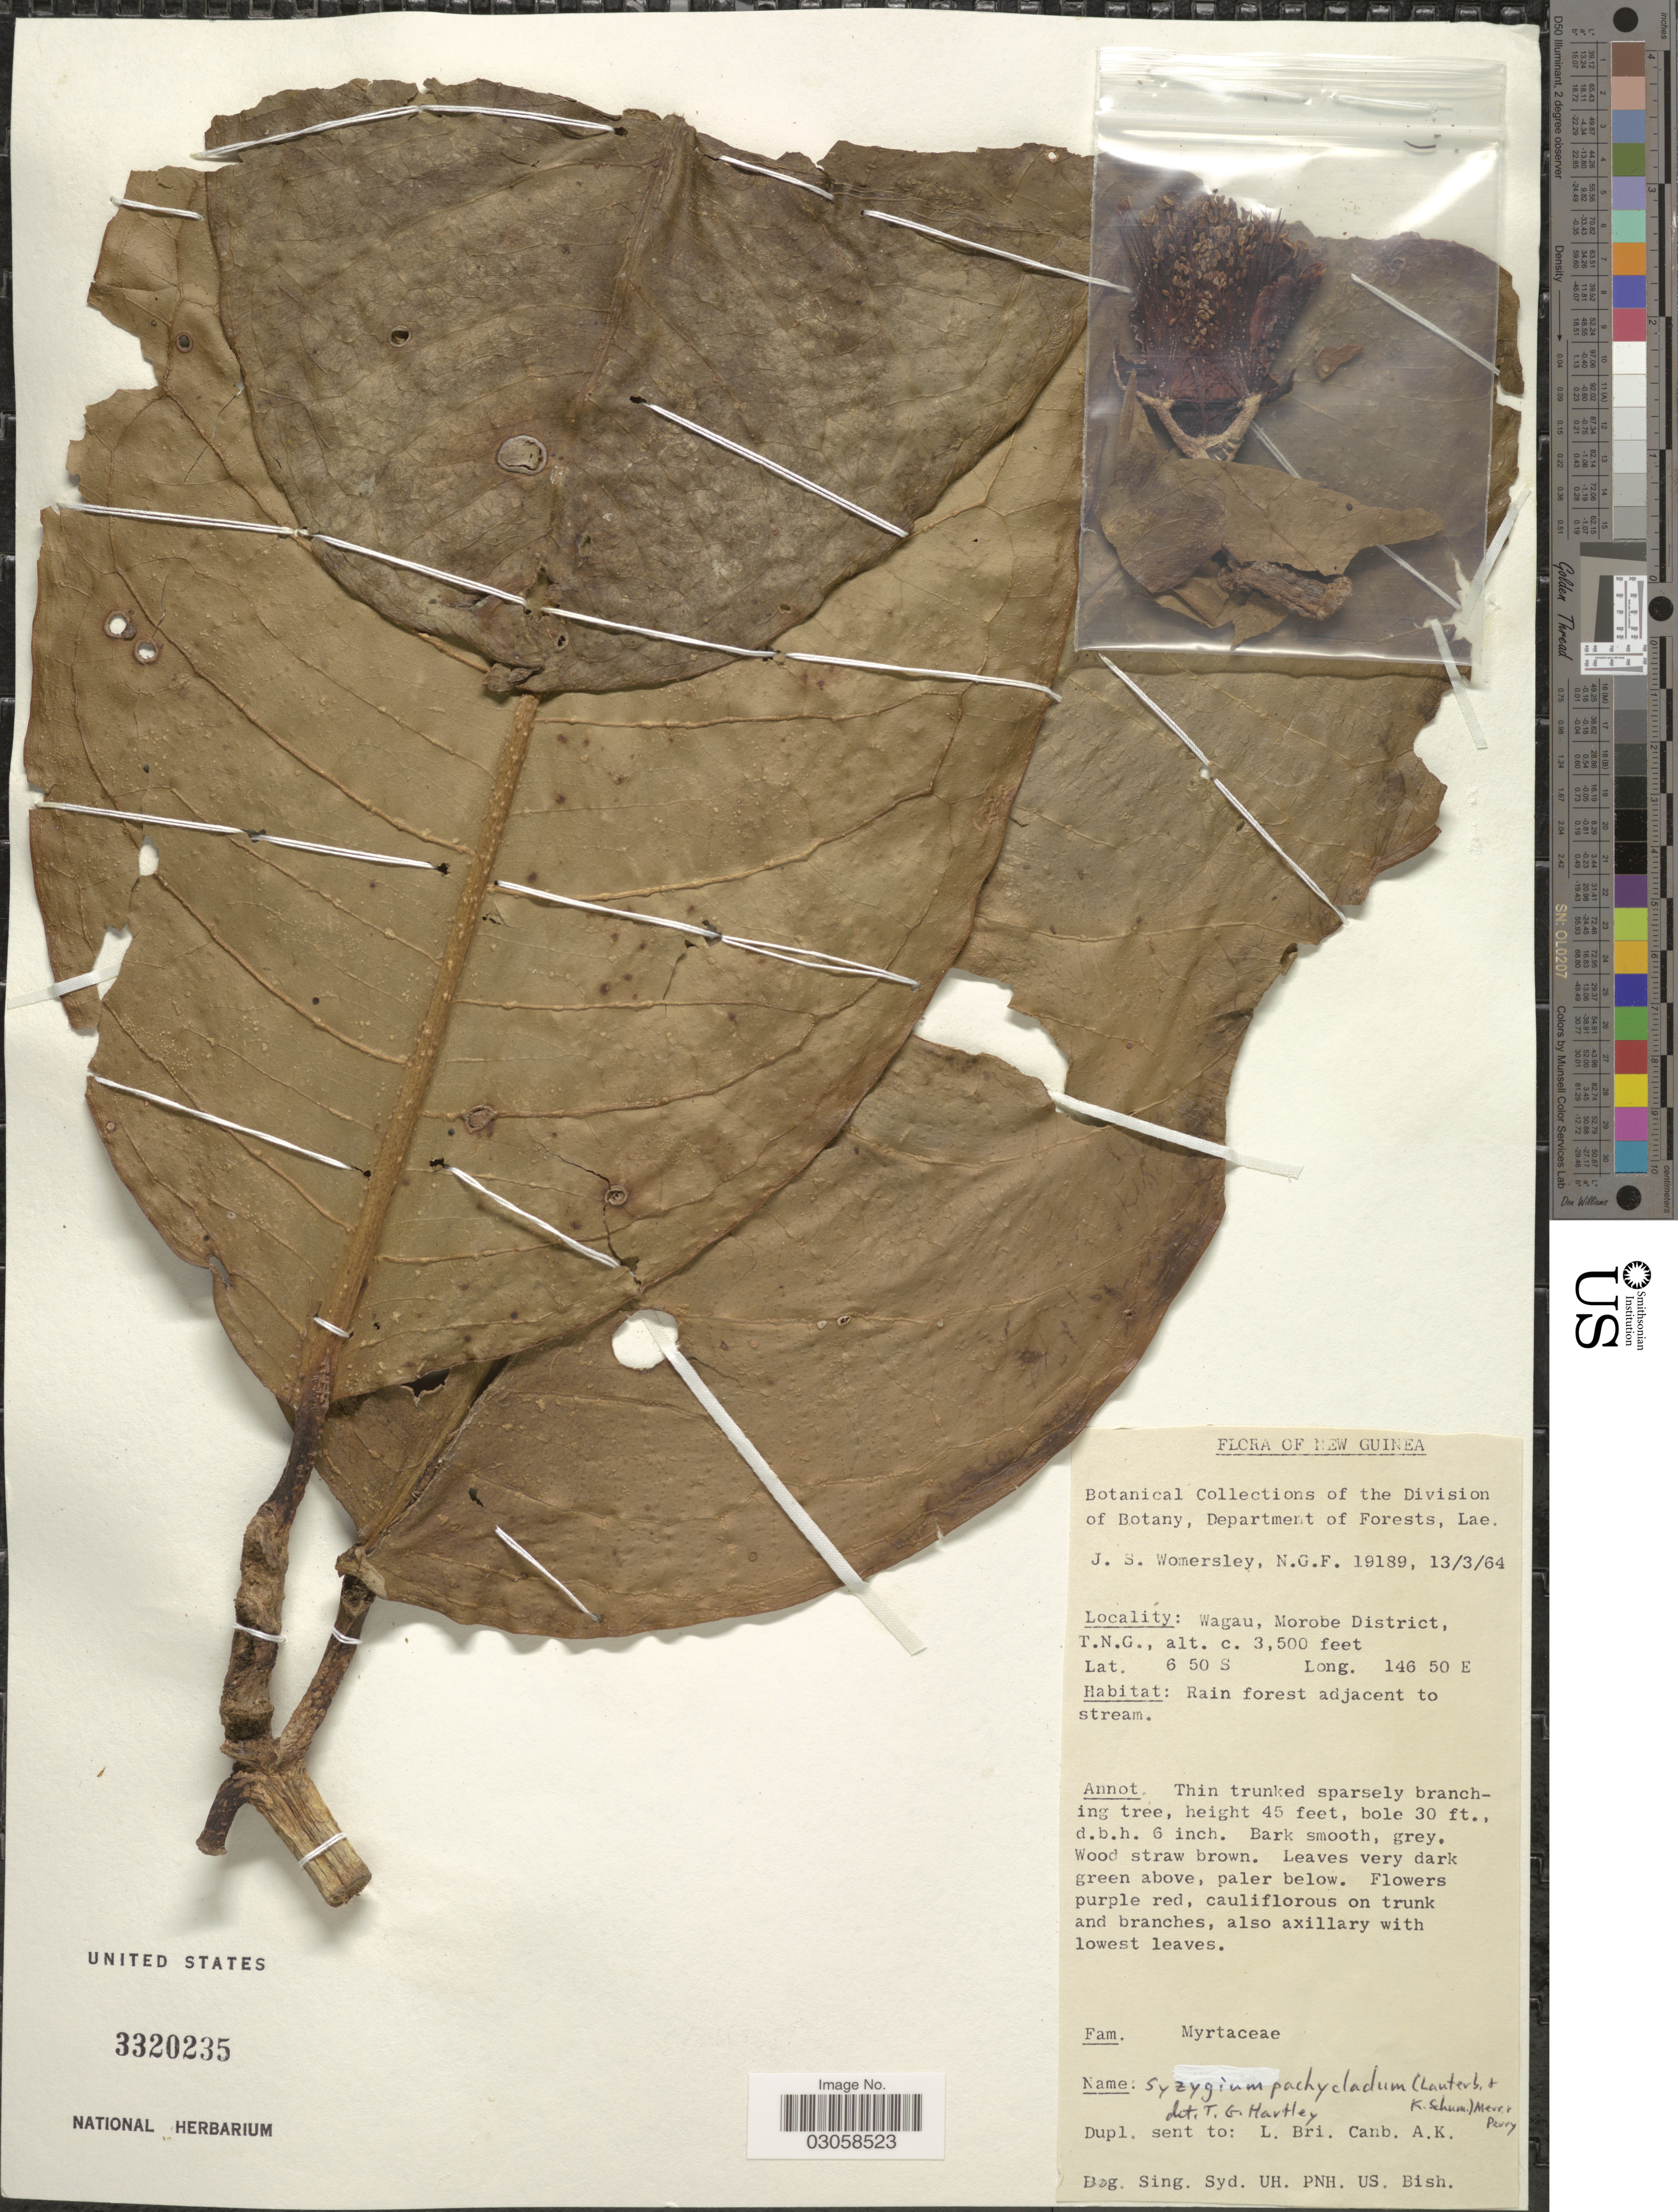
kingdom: Plantae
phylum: Tracheophyta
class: Magnoliopsida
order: Myrtales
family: Myrtaceae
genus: Syzygium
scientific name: Syzygium pachycladum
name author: (Lauterb. & K. Schum.) Merr. & L.M. Perry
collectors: J. S. Womersley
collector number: NGF 19189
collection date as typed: Transcribed d/m/y: 13/3/64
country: Papua New Guinea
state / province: Morobe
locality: New Guinea. Wagau, Morobe District, T.N.G.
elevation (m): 1067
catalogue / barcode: US 3320235